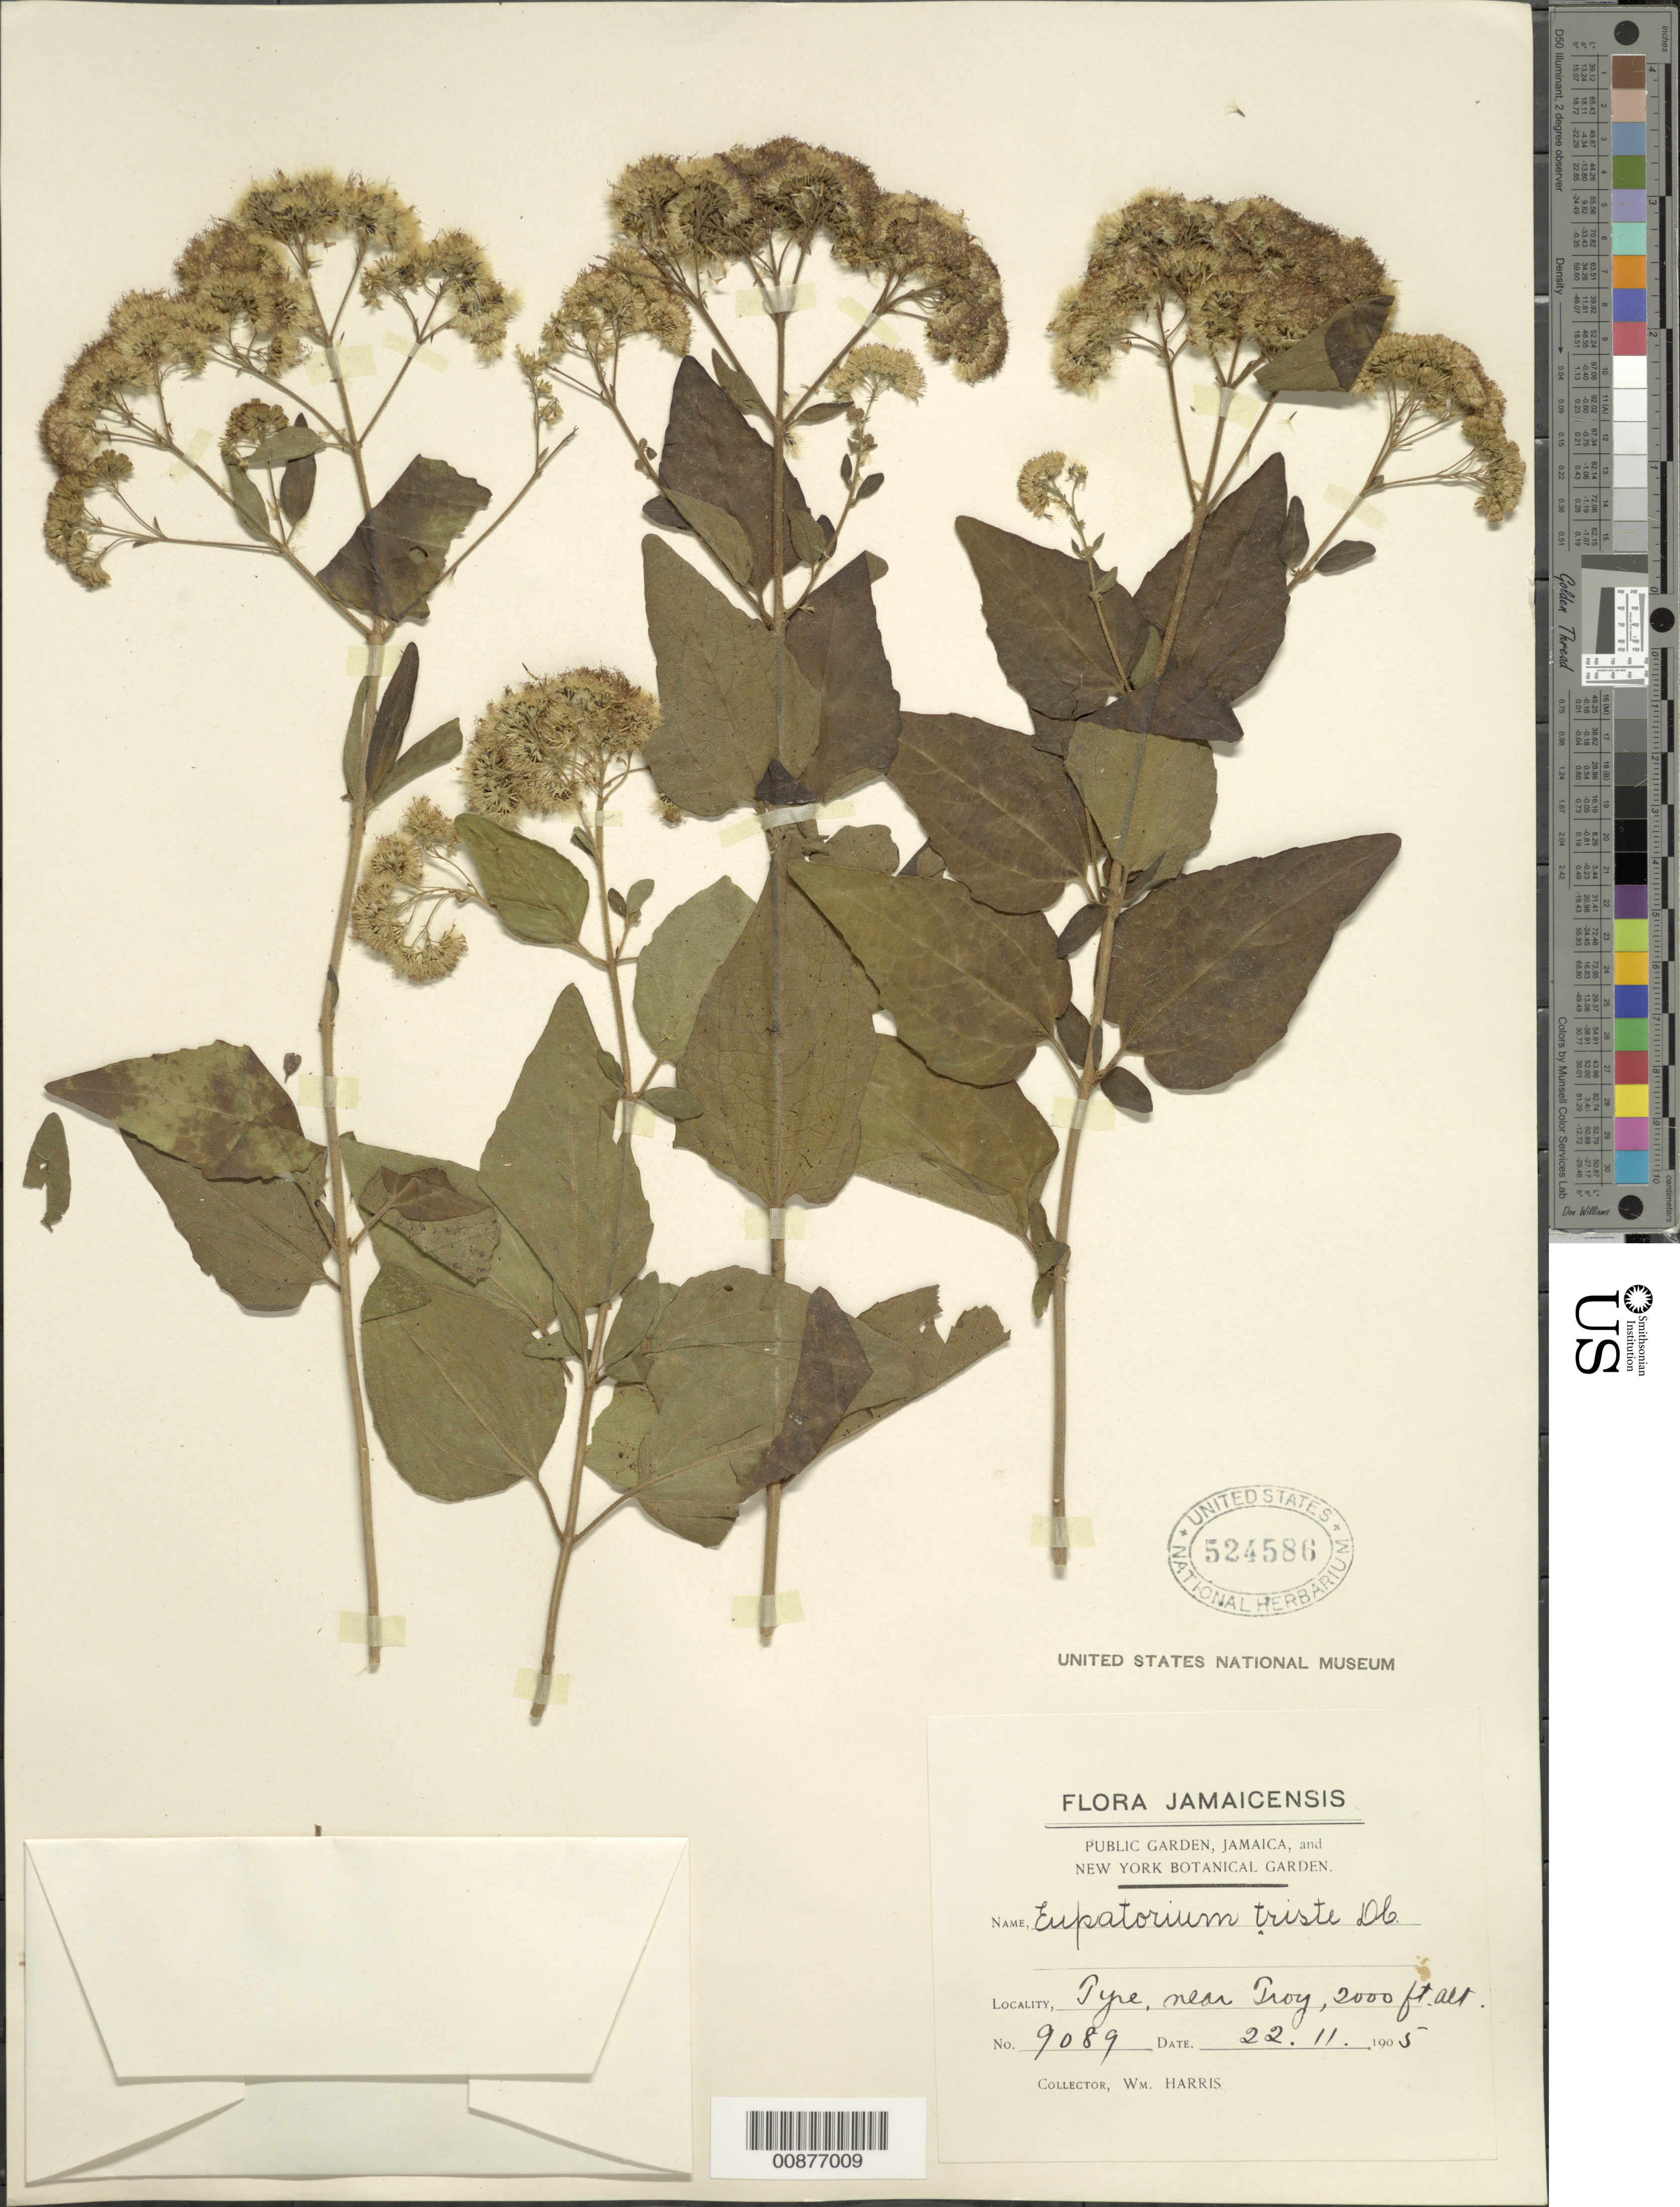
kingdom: Plantae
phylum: Tracheophyta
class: Magnoliopsida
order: Asterales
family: Asteraceae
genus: Ageratina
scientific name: Ageratina tristis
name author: (DC.) R.M. King & H. Rob.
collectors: W. H. Harris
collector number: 9089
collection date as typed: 22 Nov 1905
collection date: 1905-11-22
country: Jamaica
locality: Near Troy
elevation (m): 610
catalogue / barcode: US 524586